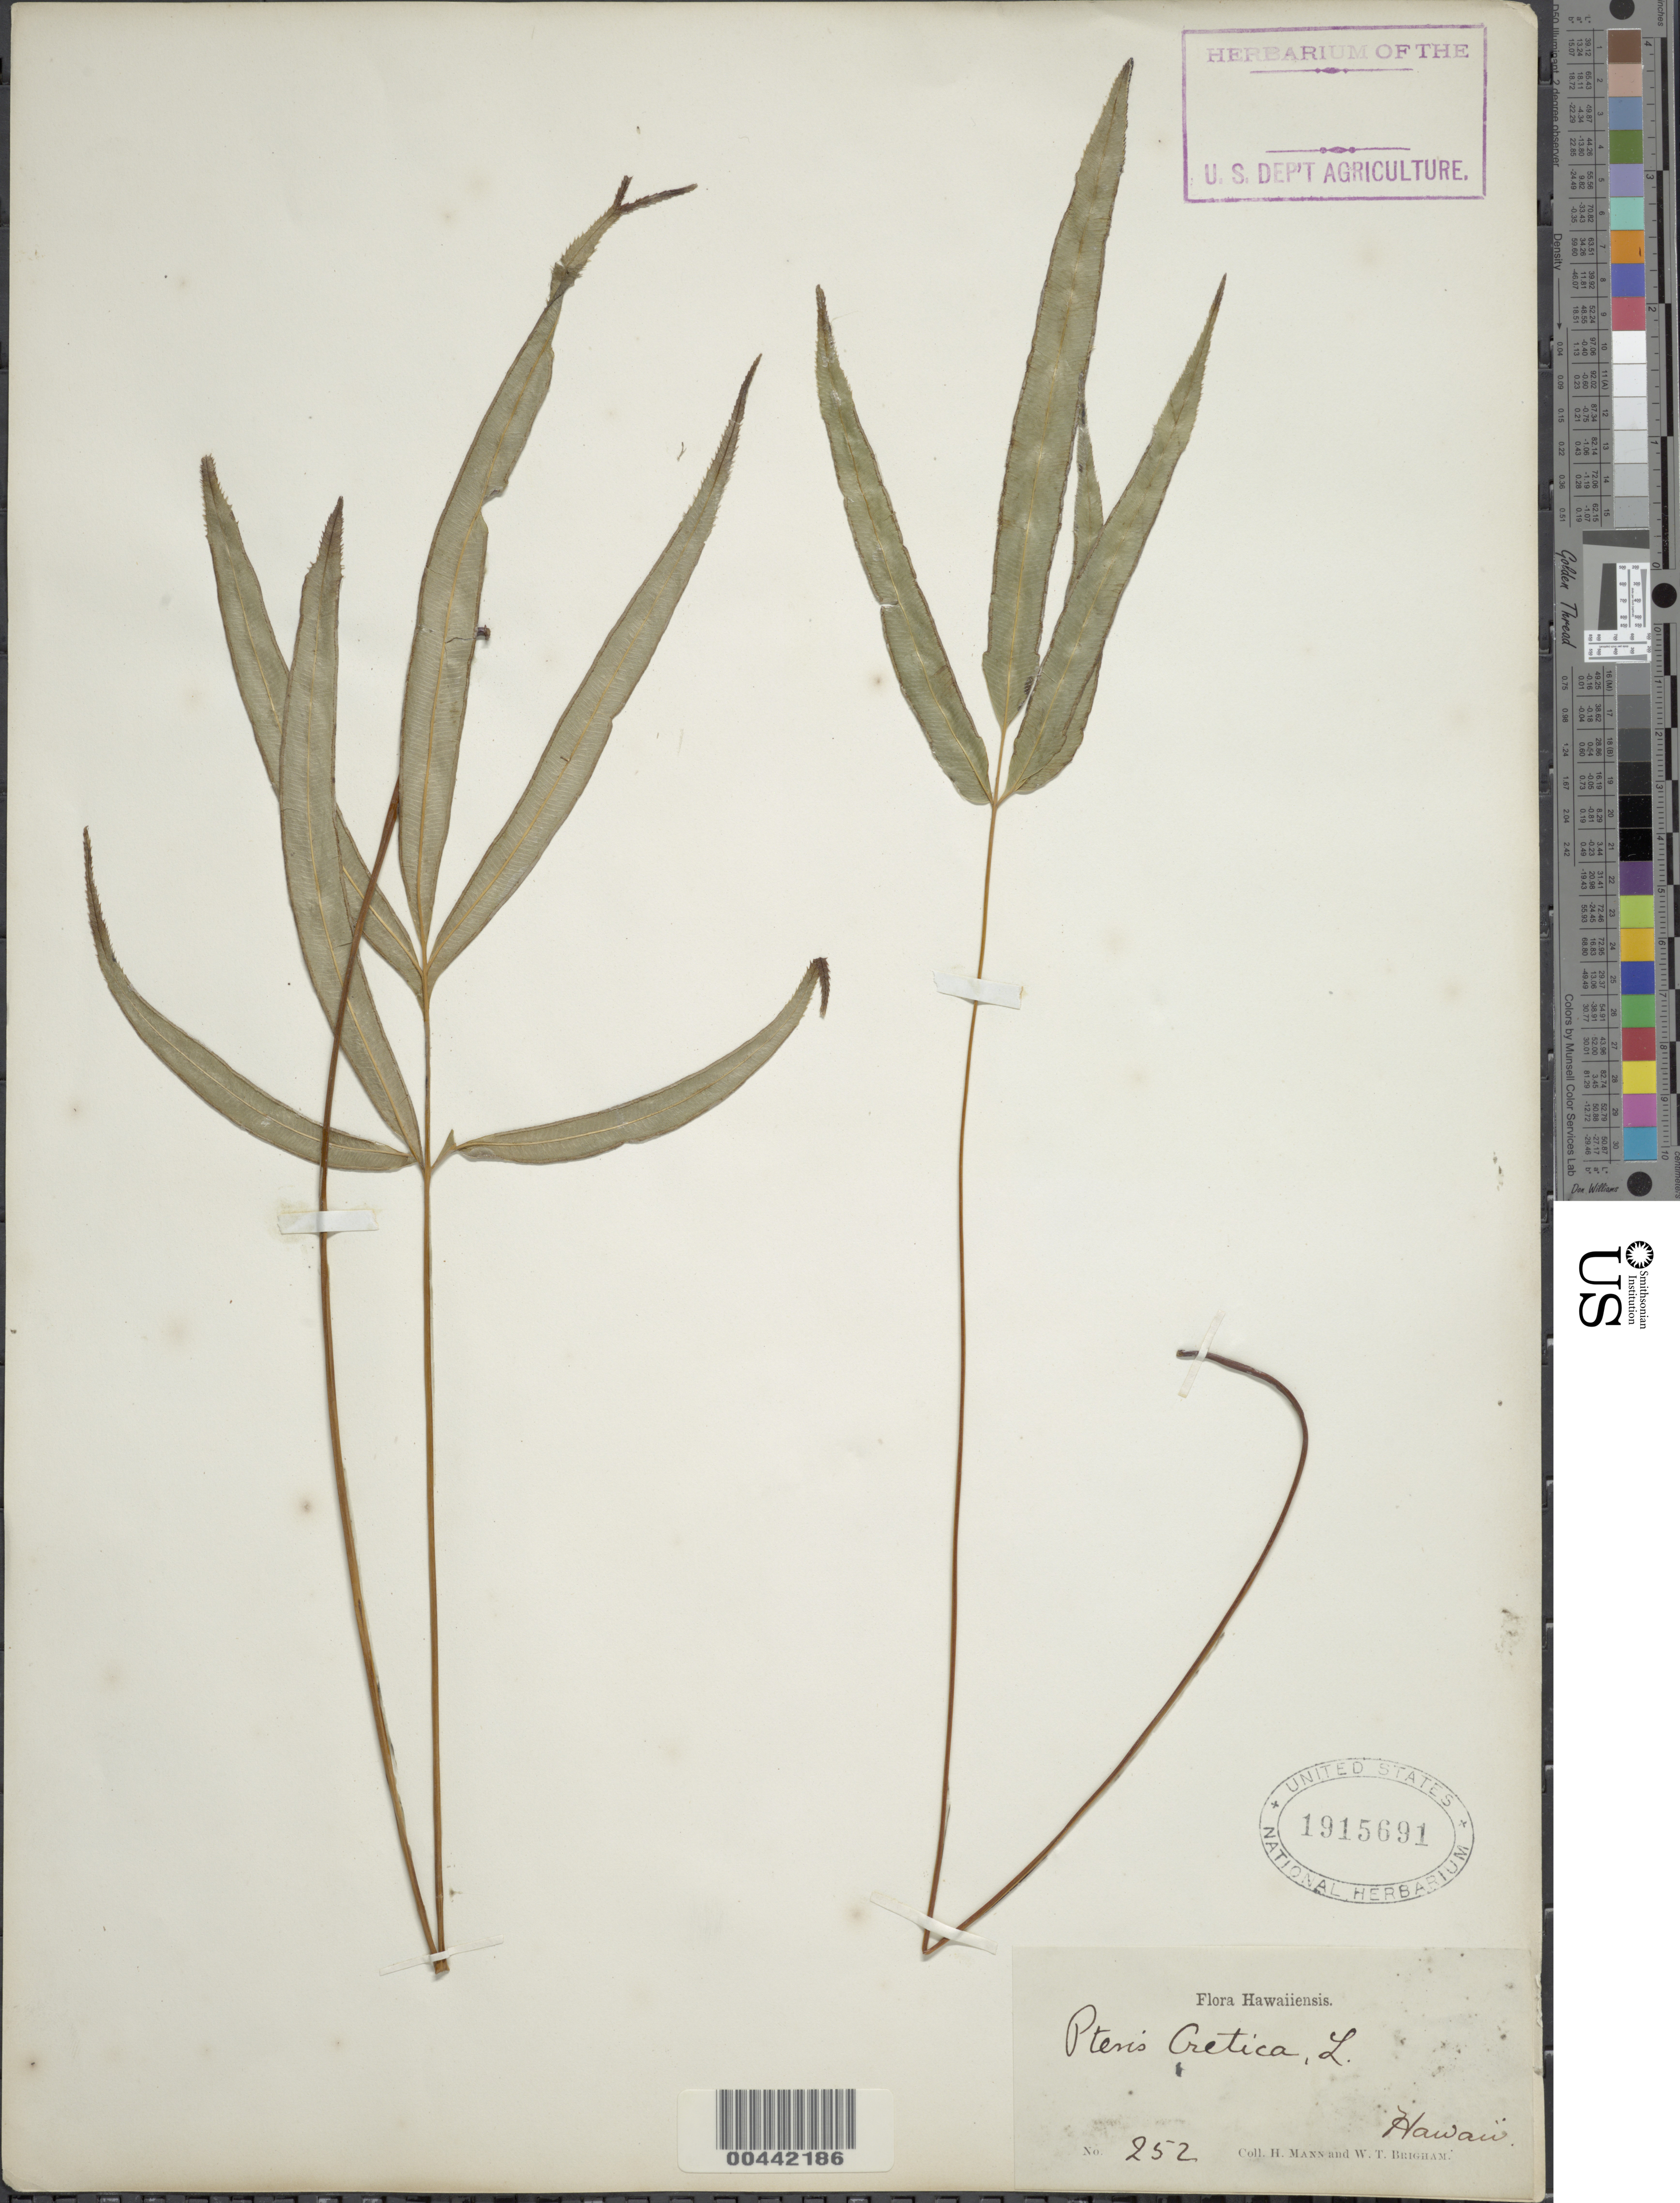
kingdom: Plantae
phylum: Tracheophyta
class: Polypodiopsida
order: Polypodiales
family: Pteridaceae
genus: Pteris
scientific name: Pteris cretica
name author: L.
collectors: H. Mann & W. T. Brigham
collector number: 252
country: United States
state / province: Hawaii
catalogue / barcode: US 1915691